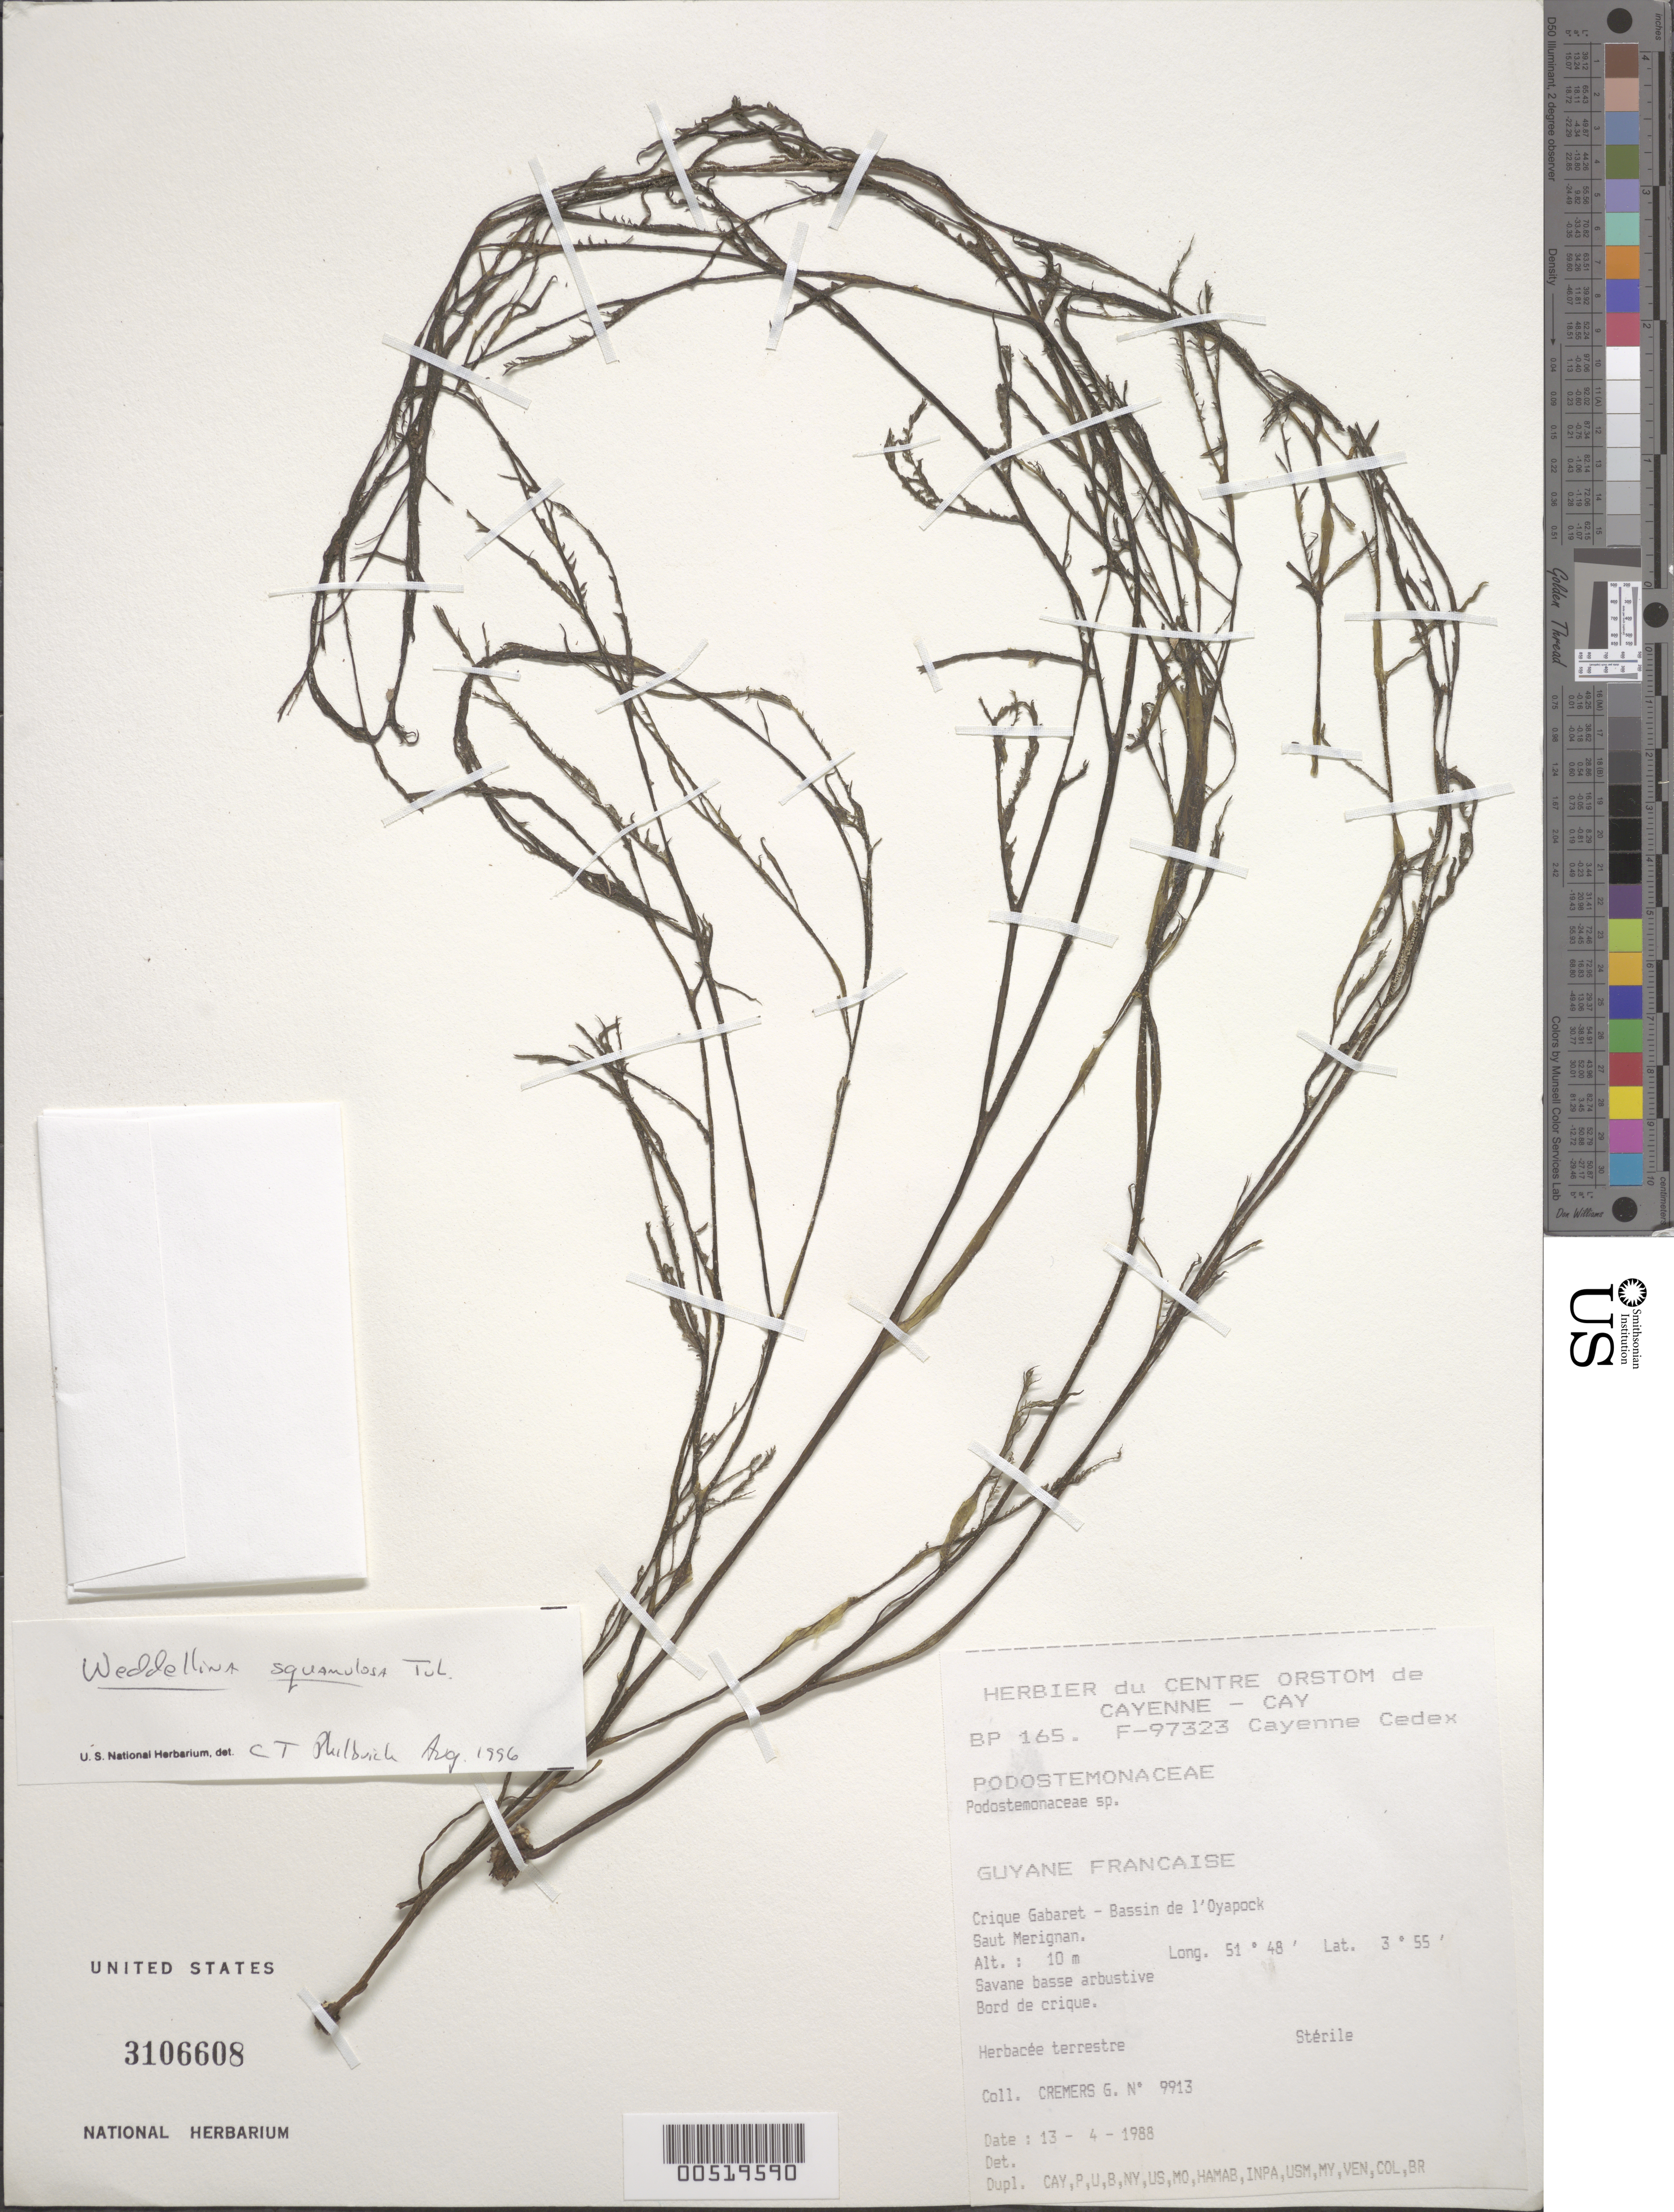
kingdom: Plantae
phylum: Tracheophyta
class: Magnoliopsida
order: Malpighiales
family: Podostemaceae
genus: Weddellina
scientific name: Weddellina squamulosa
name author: Tul.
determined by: Philbrick, C. Thomas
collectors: G. Cremers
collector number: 9913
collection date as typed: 13 Apr 1988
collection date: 1988-04-13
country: French Guiana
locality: Crique gabaret - bassin de l'oyapack, saut merignan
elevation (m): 10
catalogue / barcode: US 3106608